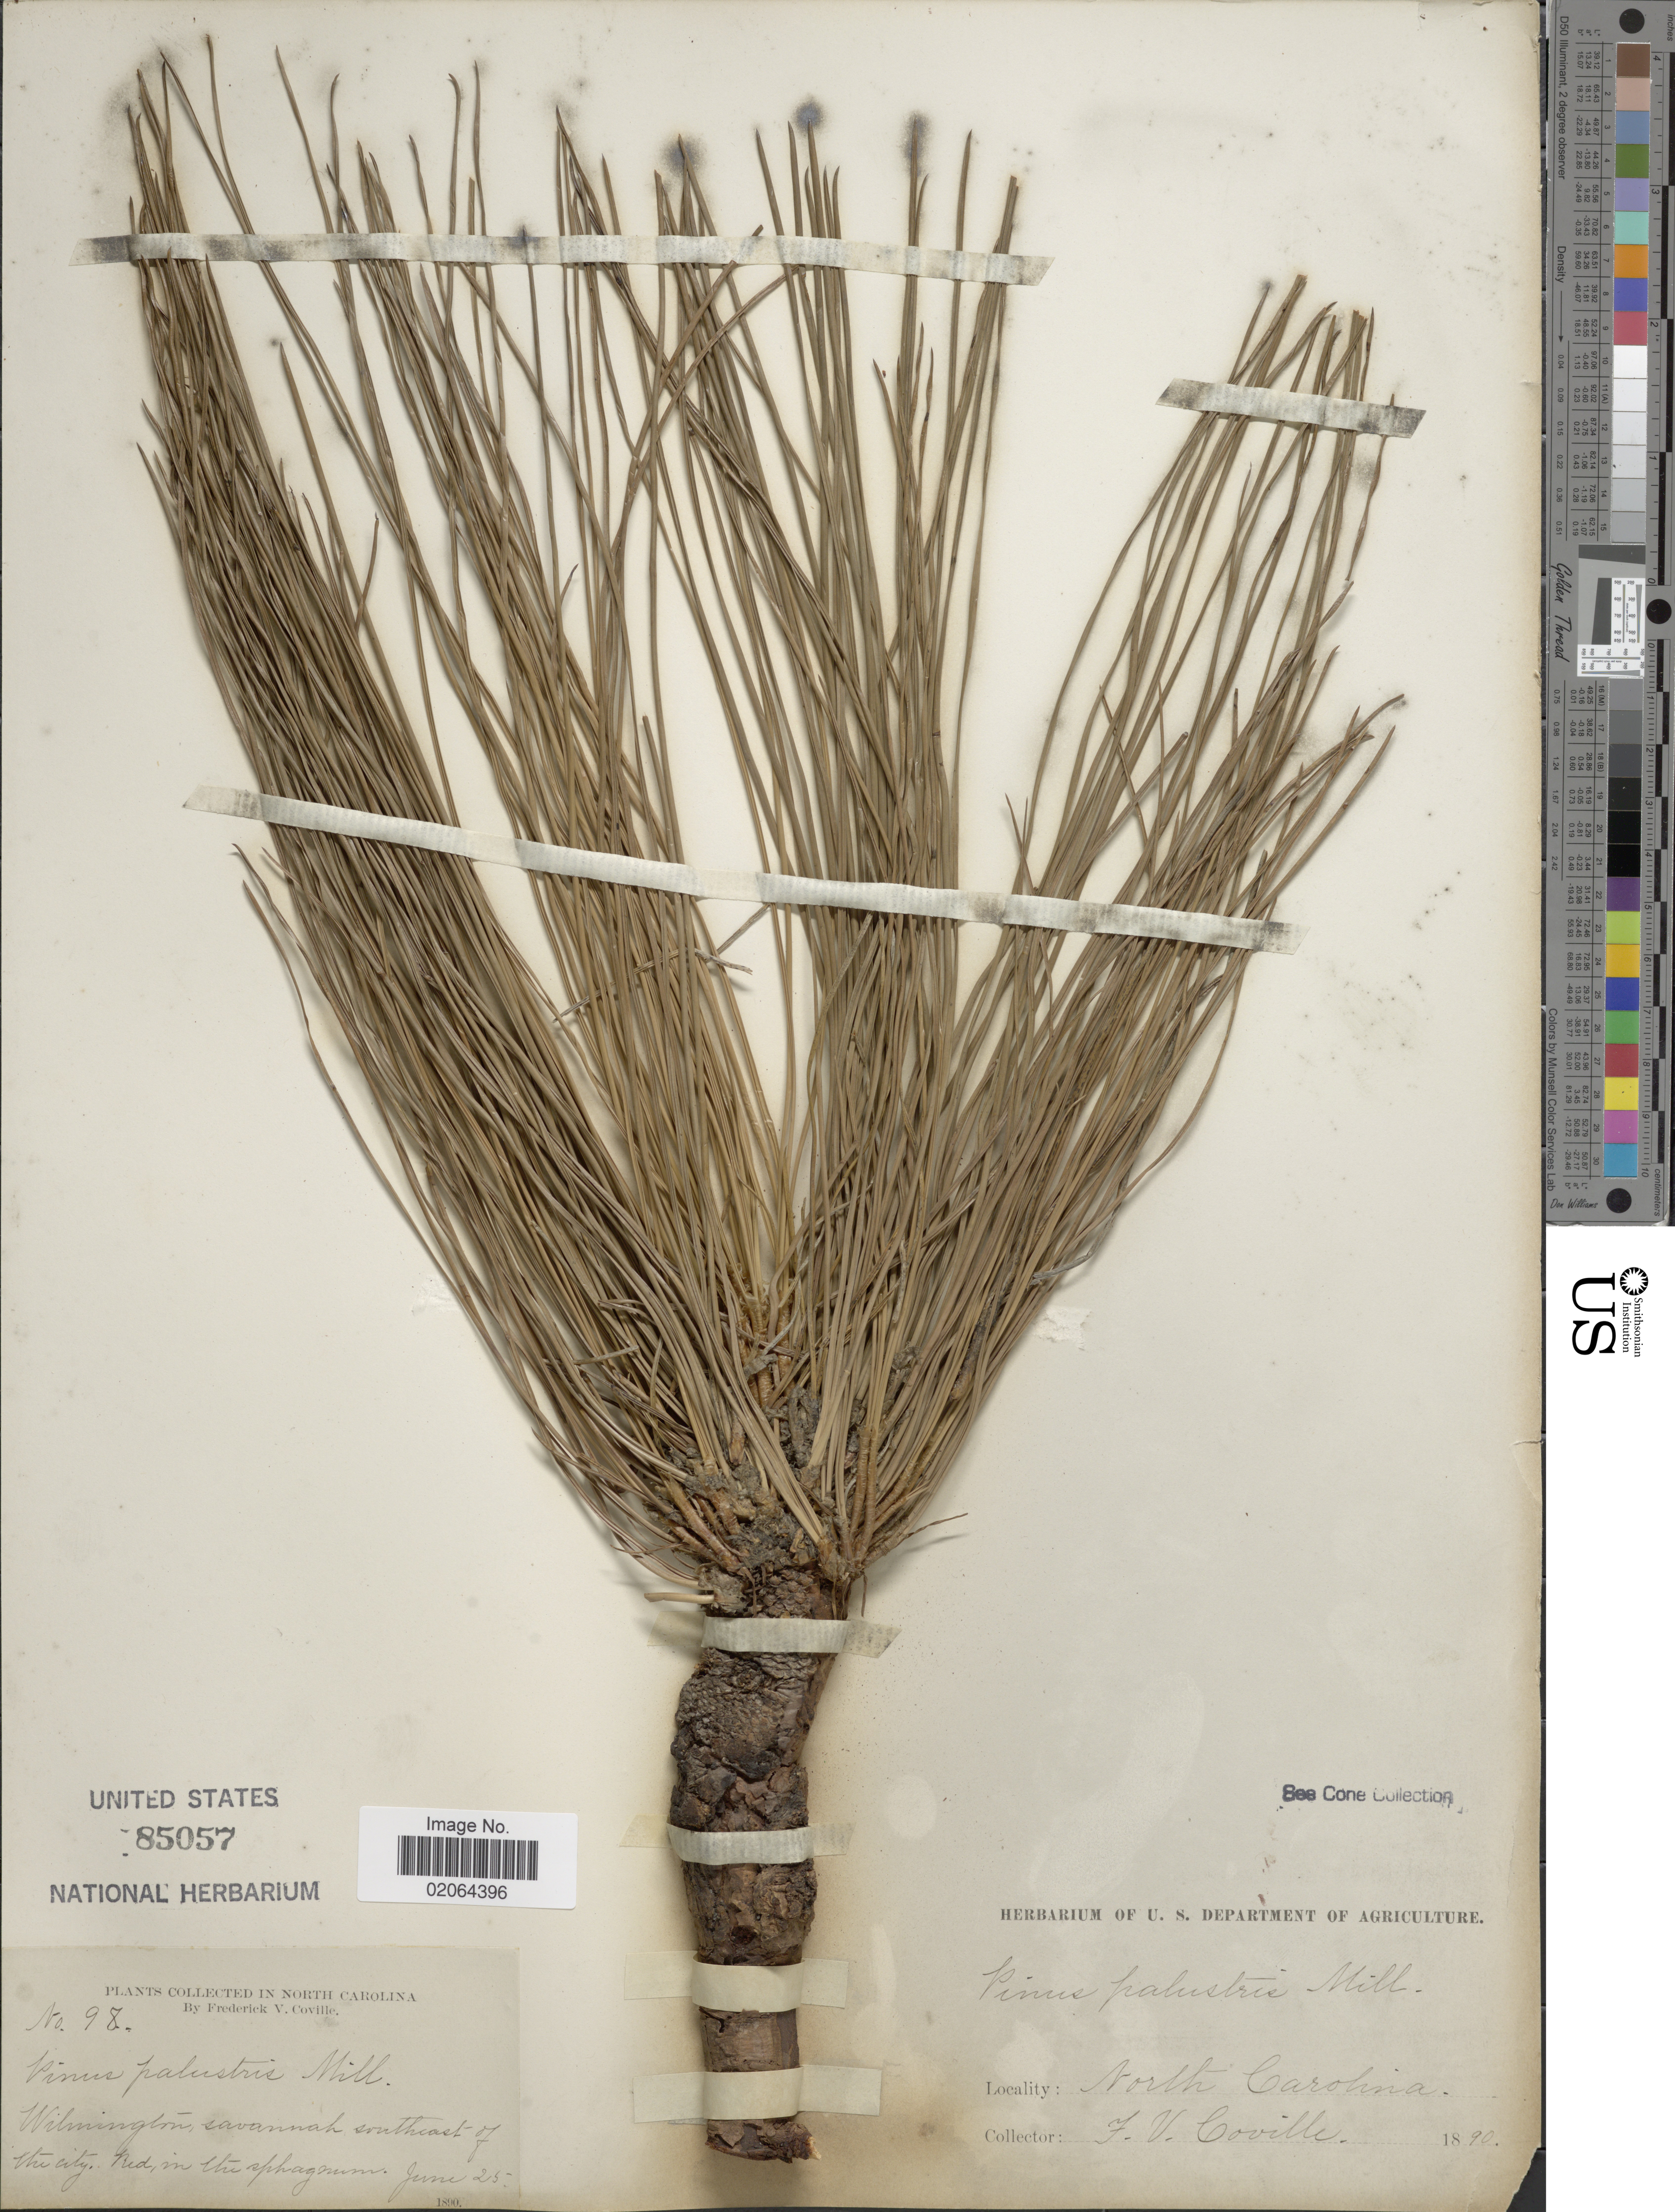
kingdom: Plantae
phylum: Tracheophyta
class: Pinopsida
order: Pinales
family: Pinaceae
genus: Pinus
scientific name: Pinus palustris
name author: Mill.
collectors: F. V. Coville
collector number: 98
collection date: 1890-06-25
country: United States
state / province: North Carolina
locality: North Carolina. Wilmington savanna southeast of Vicinity.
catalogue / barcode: US 85057